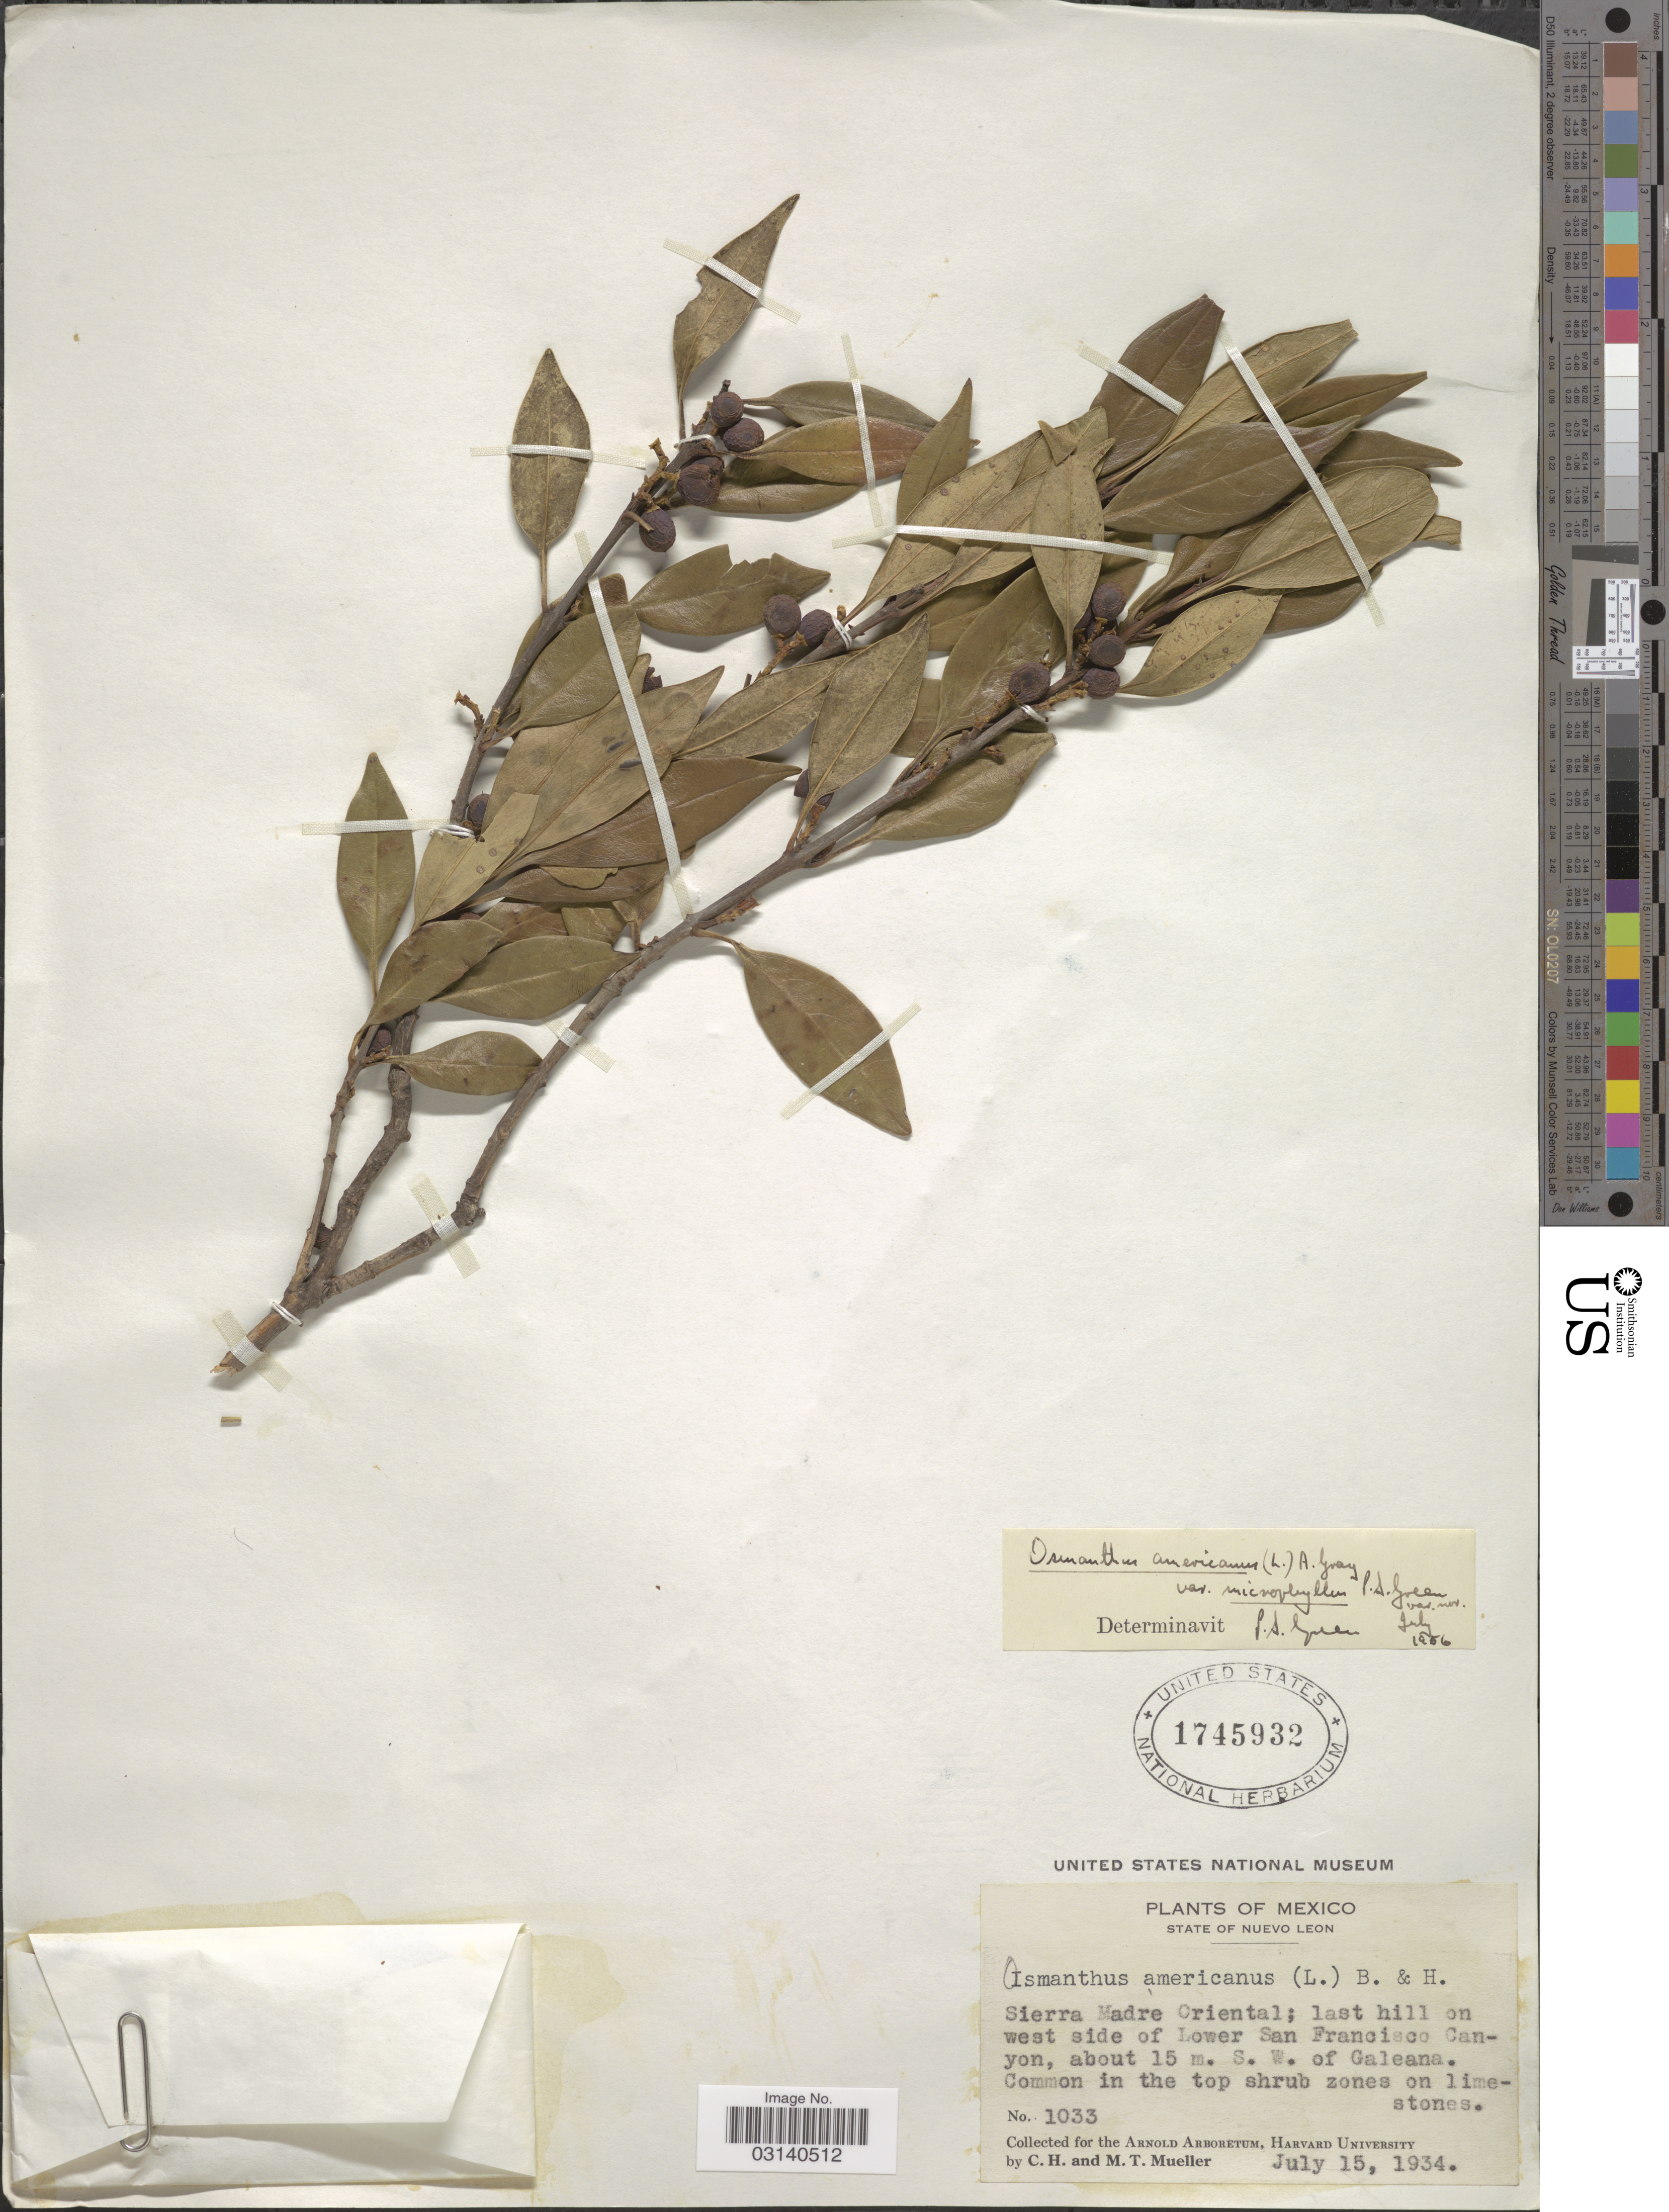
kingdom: Plantae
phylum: Tracheophyta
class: Magnoliopsida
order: Lamiales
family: Oleaceae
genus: Osmanthus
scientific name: Osmanthus americanus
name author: (L.) A. Gray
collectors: C. H. Mueller & M. Mueller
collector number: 1033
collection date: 1934-07-15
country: Mexico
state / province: Nuevo León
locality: Sierra Madre Oriental: last hill on west side of Lower San Francisco Canyon, abiut 15 m. S. W. of Galeana.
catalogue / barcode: US 1745932